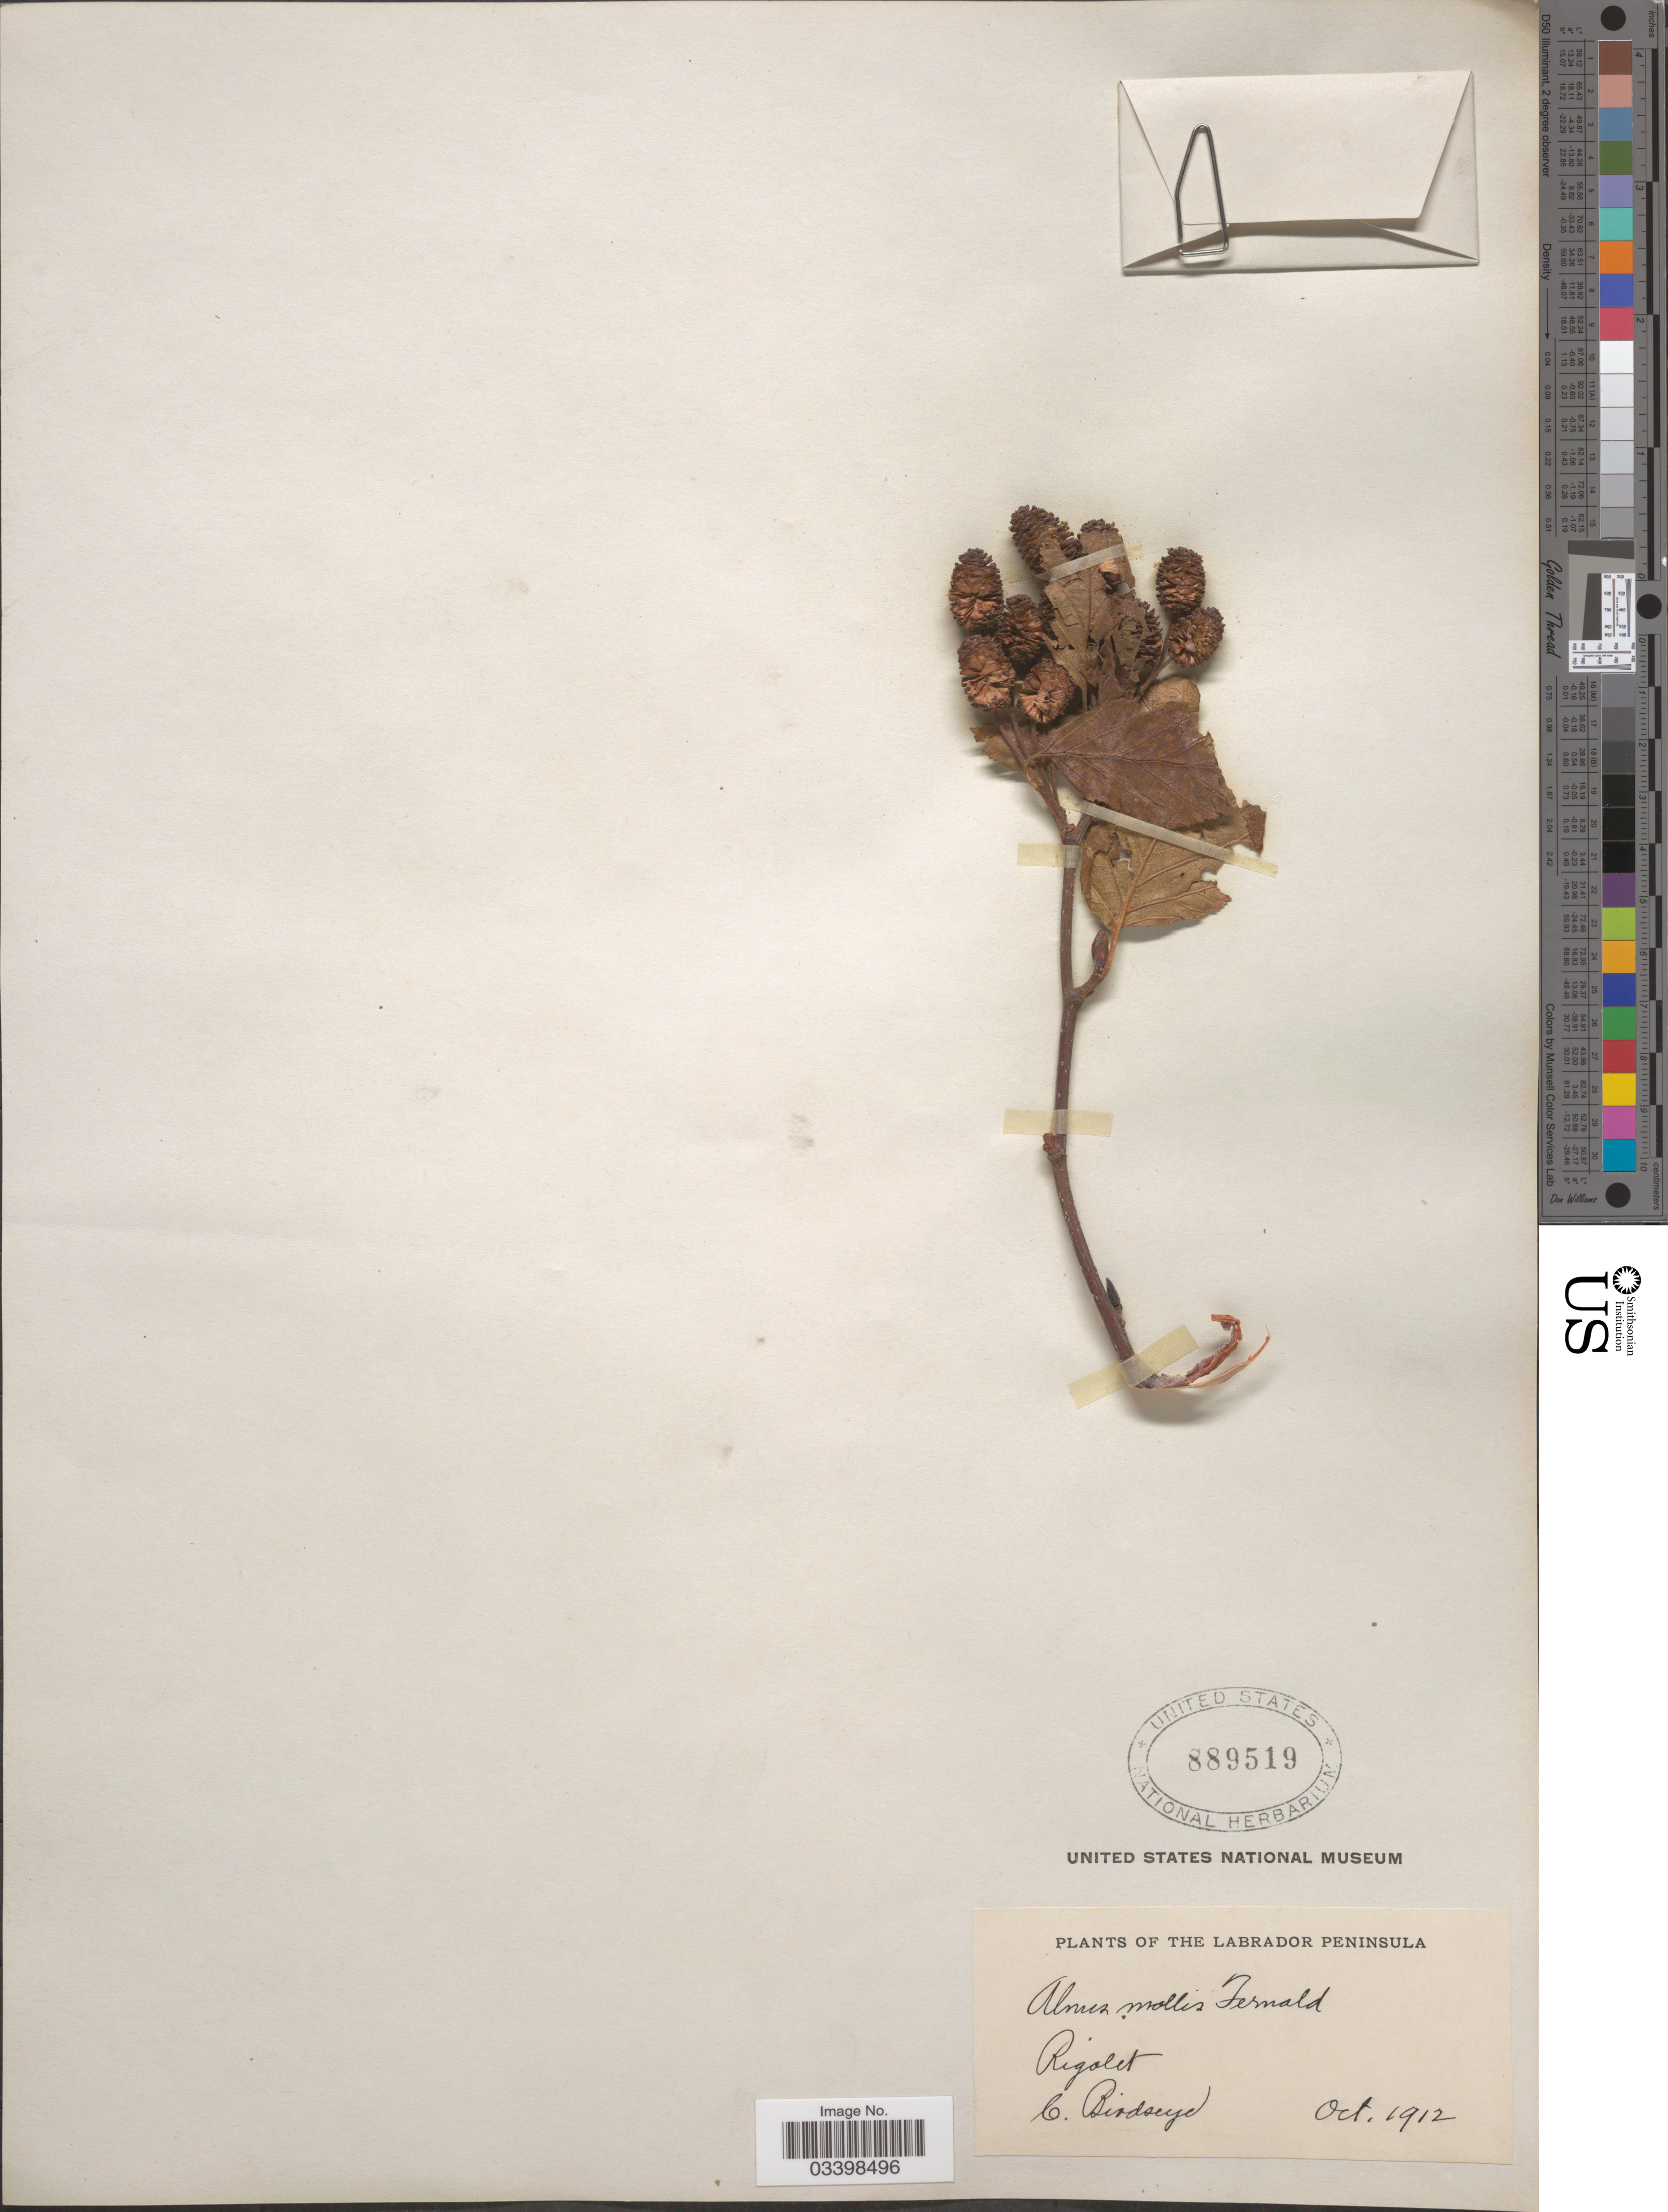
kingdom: Plantae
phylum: Tracheophyta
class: Magnoliopsida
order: Fagales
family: Betulaceae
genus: Alnus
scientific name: Alnus viridis subsp. crispa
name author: (Aiton) Turrill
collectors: C. Birdseye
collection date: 1912-10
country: Canada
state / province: Newfoundland and Labrador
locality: Labrador Peninsula. Rigolet.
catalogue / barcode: US 889519